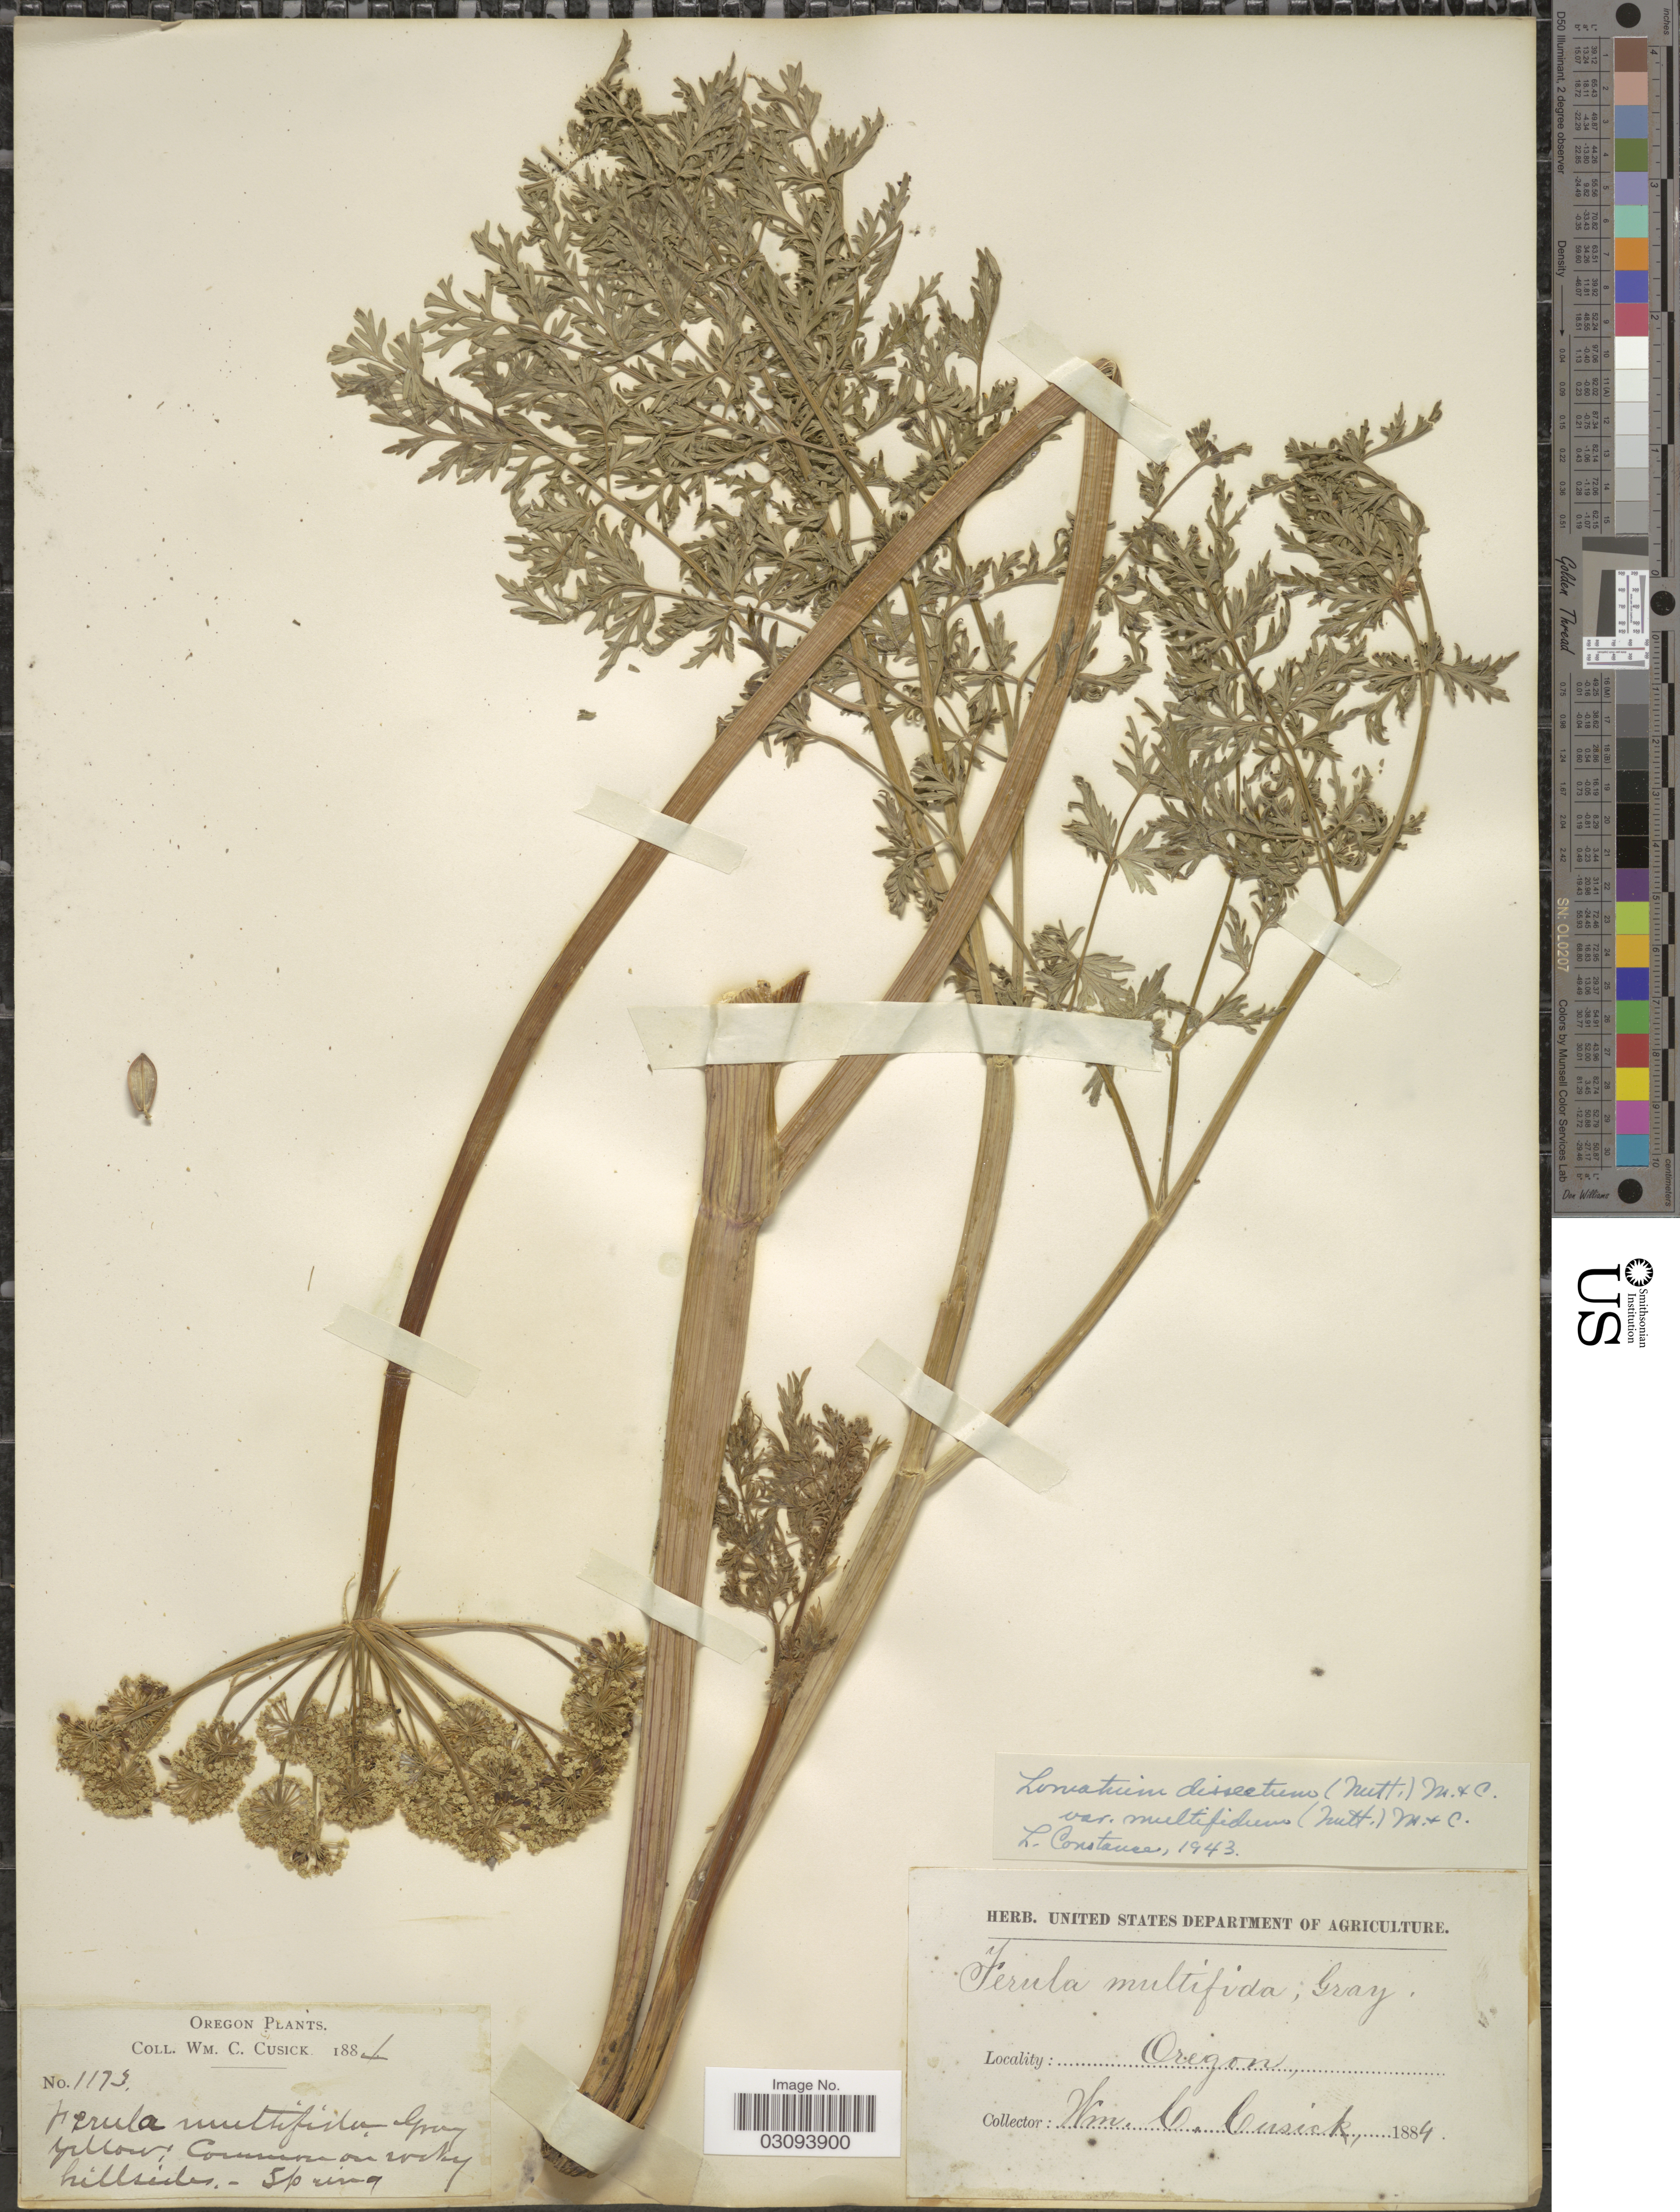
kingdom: Plantae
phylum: Tracheophyta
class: Magnoliopsida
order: Apiales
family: Apiaceae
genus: Lomatium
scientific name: Lomatium dissectum var. multifidum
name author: (Nutt.) Mathias & Constance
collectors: W. C. Cusick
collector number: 1173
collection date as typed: Spring 1884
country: United States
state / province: Oregon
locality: Common on rocky hillsides.